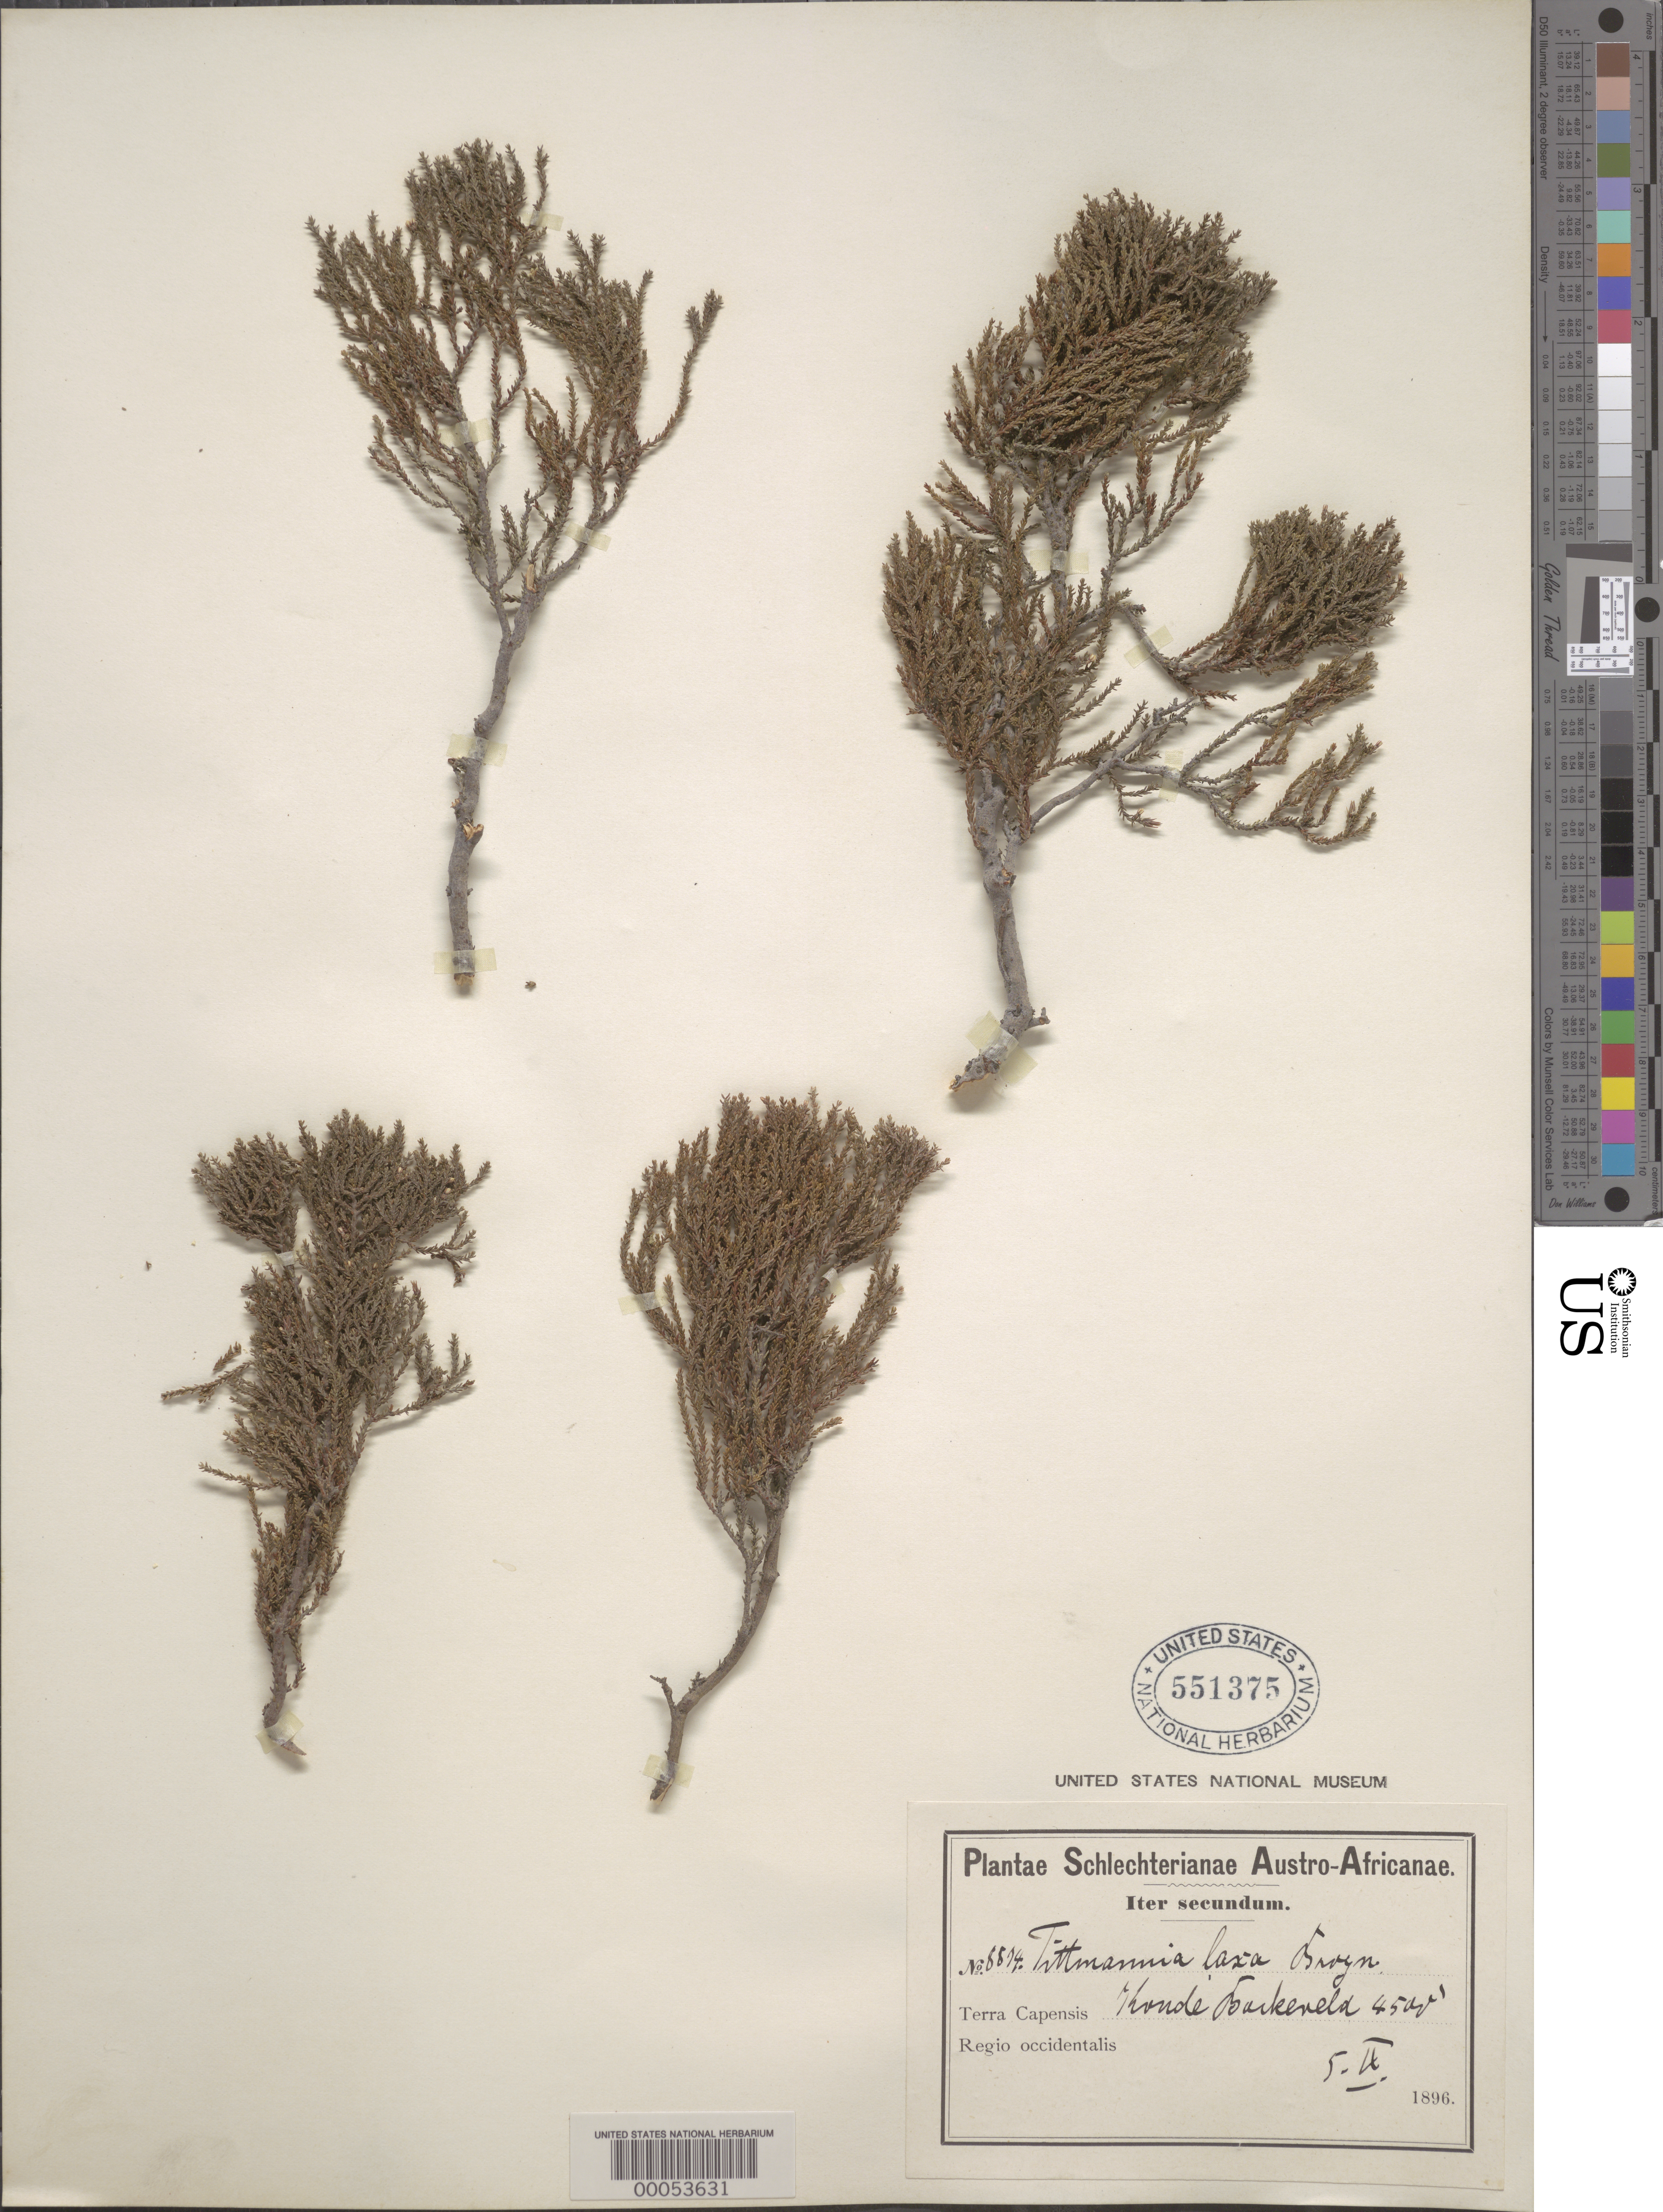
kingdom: Plantae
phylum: Tracheophyta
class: Magnoliopsida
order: Bruniales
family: Bruniaceae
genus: Audouinia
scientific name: Audouinia laxa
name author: (Thunb.) A.V. Hall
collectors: K. Bukkeueld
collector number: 8874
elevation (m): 1372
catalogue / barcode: US 551375